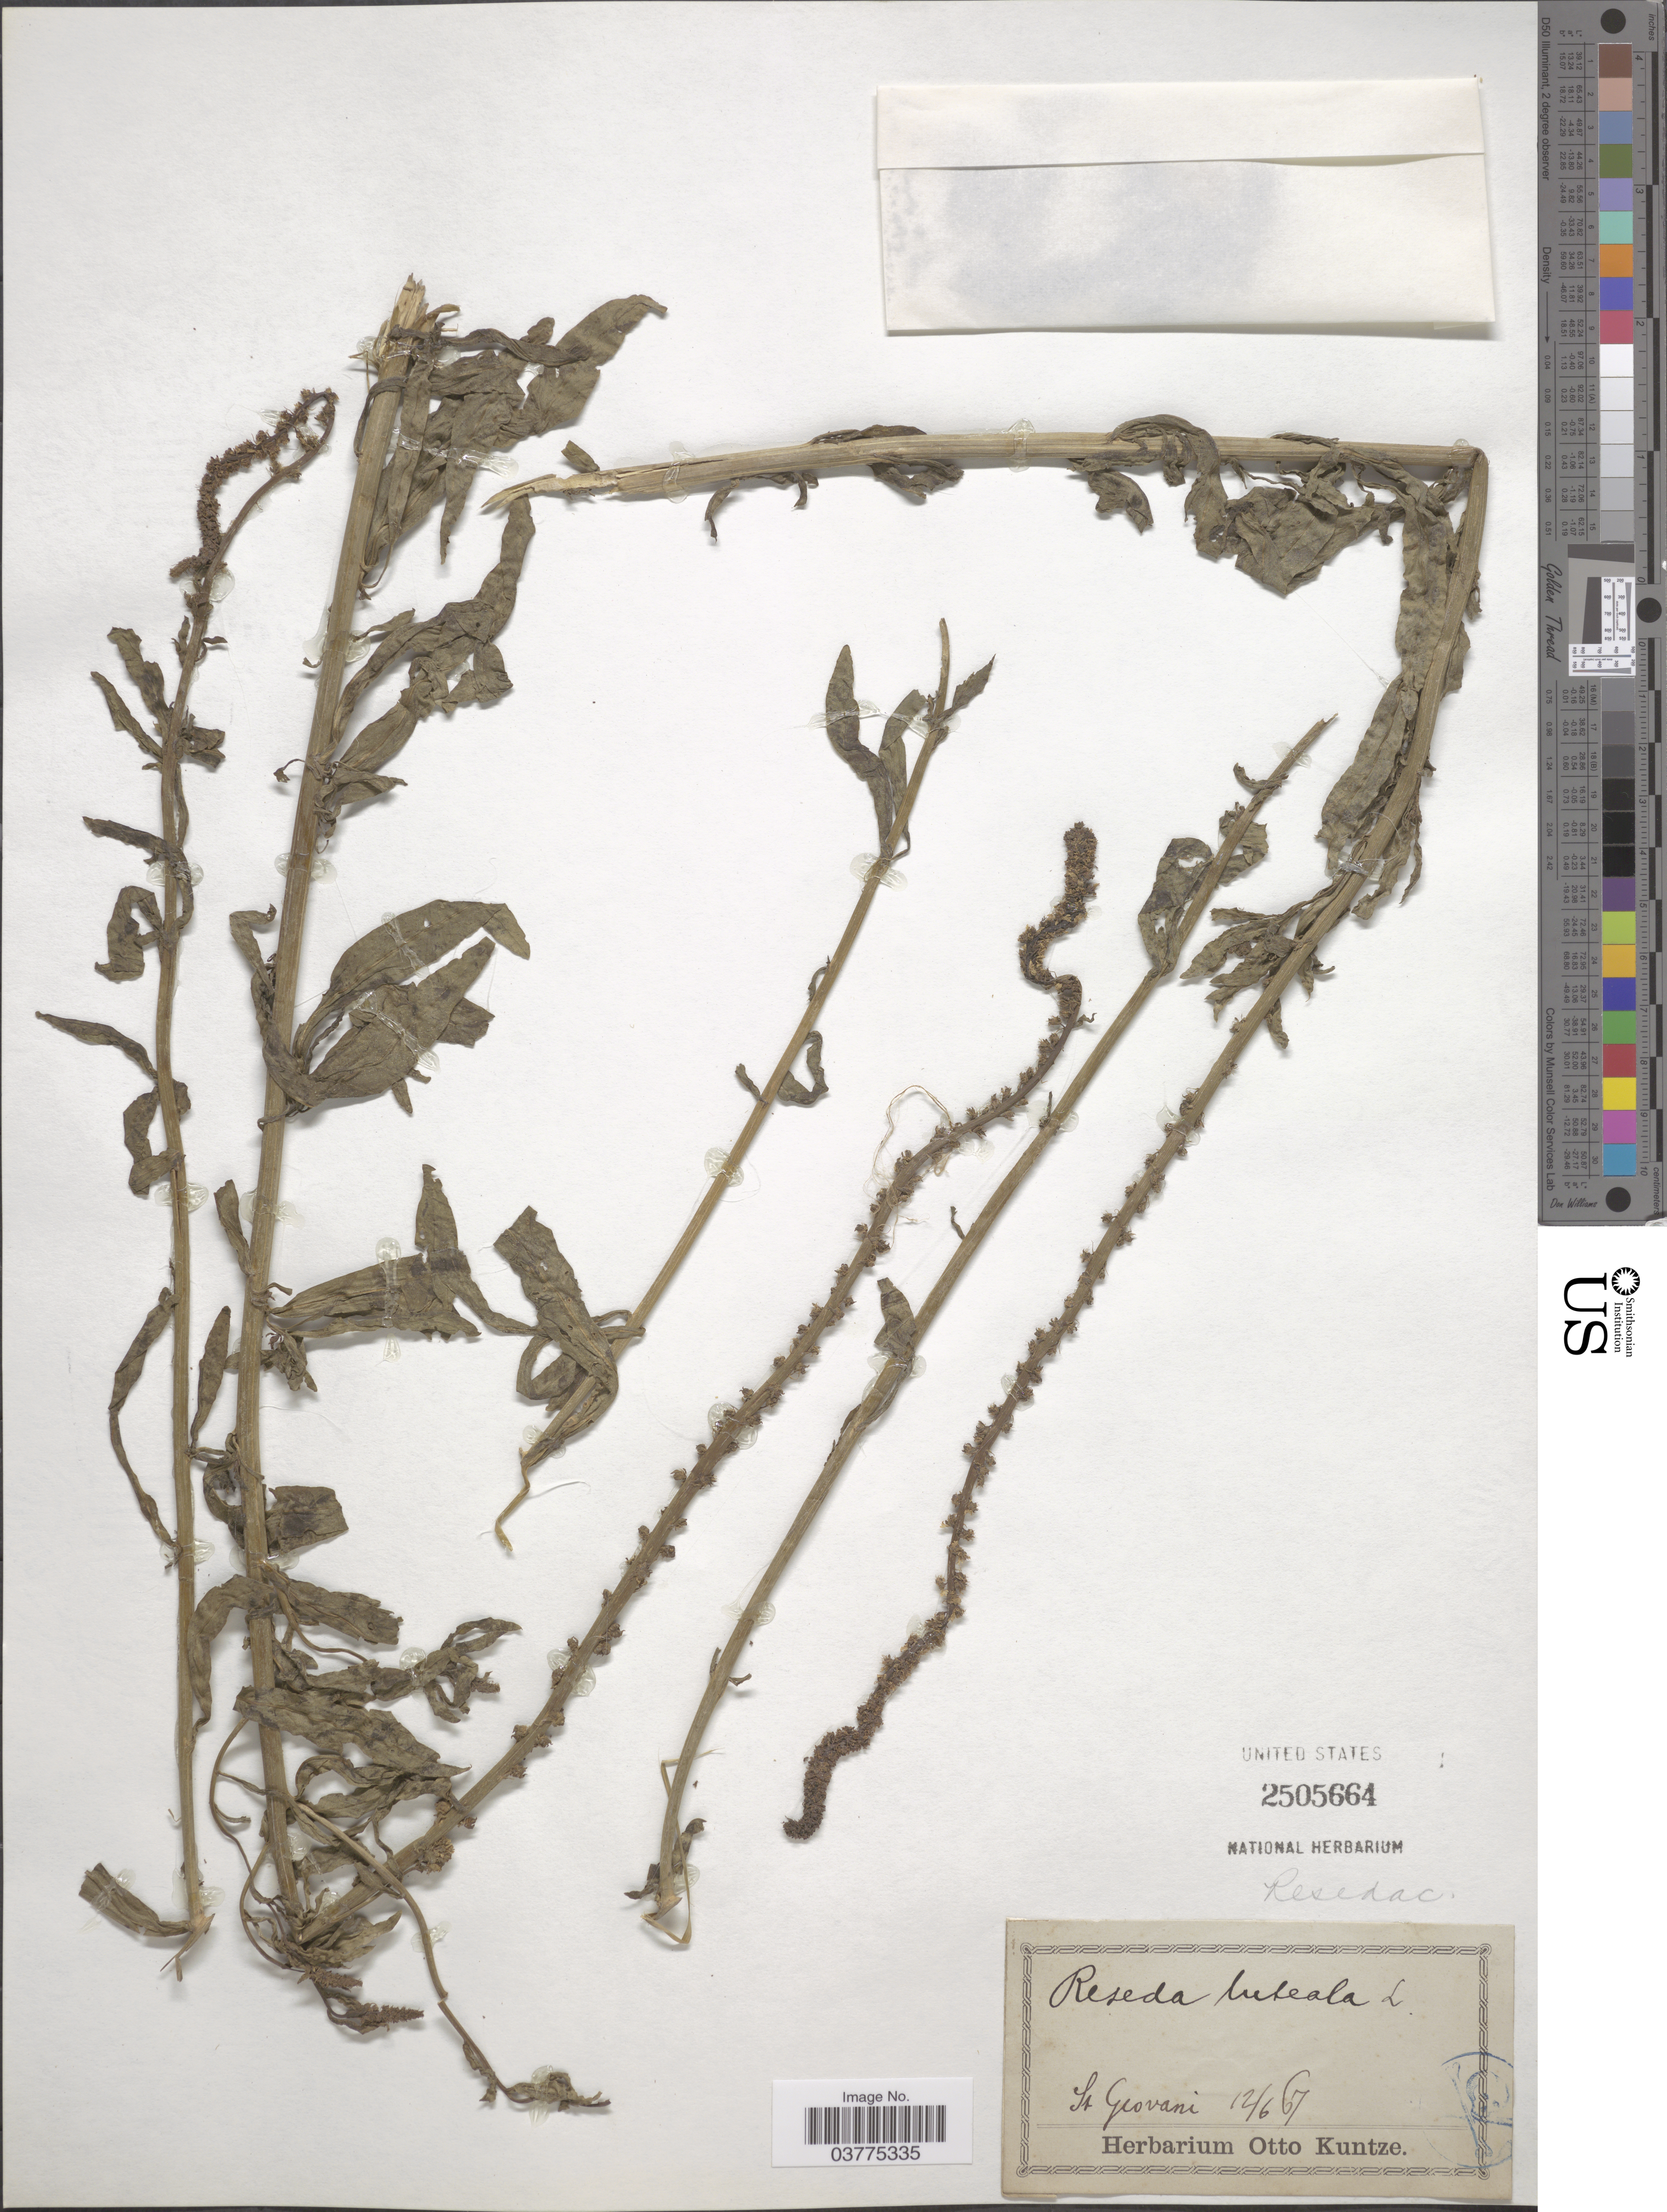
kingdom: Plantae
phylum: Tracheophyta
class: Magnoliopsida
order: Brassicales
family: Resedaceae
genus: Reseda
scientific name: Reseda luteola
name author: L.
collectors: ex herb. Otto Kuntze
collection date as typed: Transcribed d/m/y: 12/6/67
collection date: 1867-06-12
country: Italy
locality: St Giovani.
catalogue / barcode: US 2505664